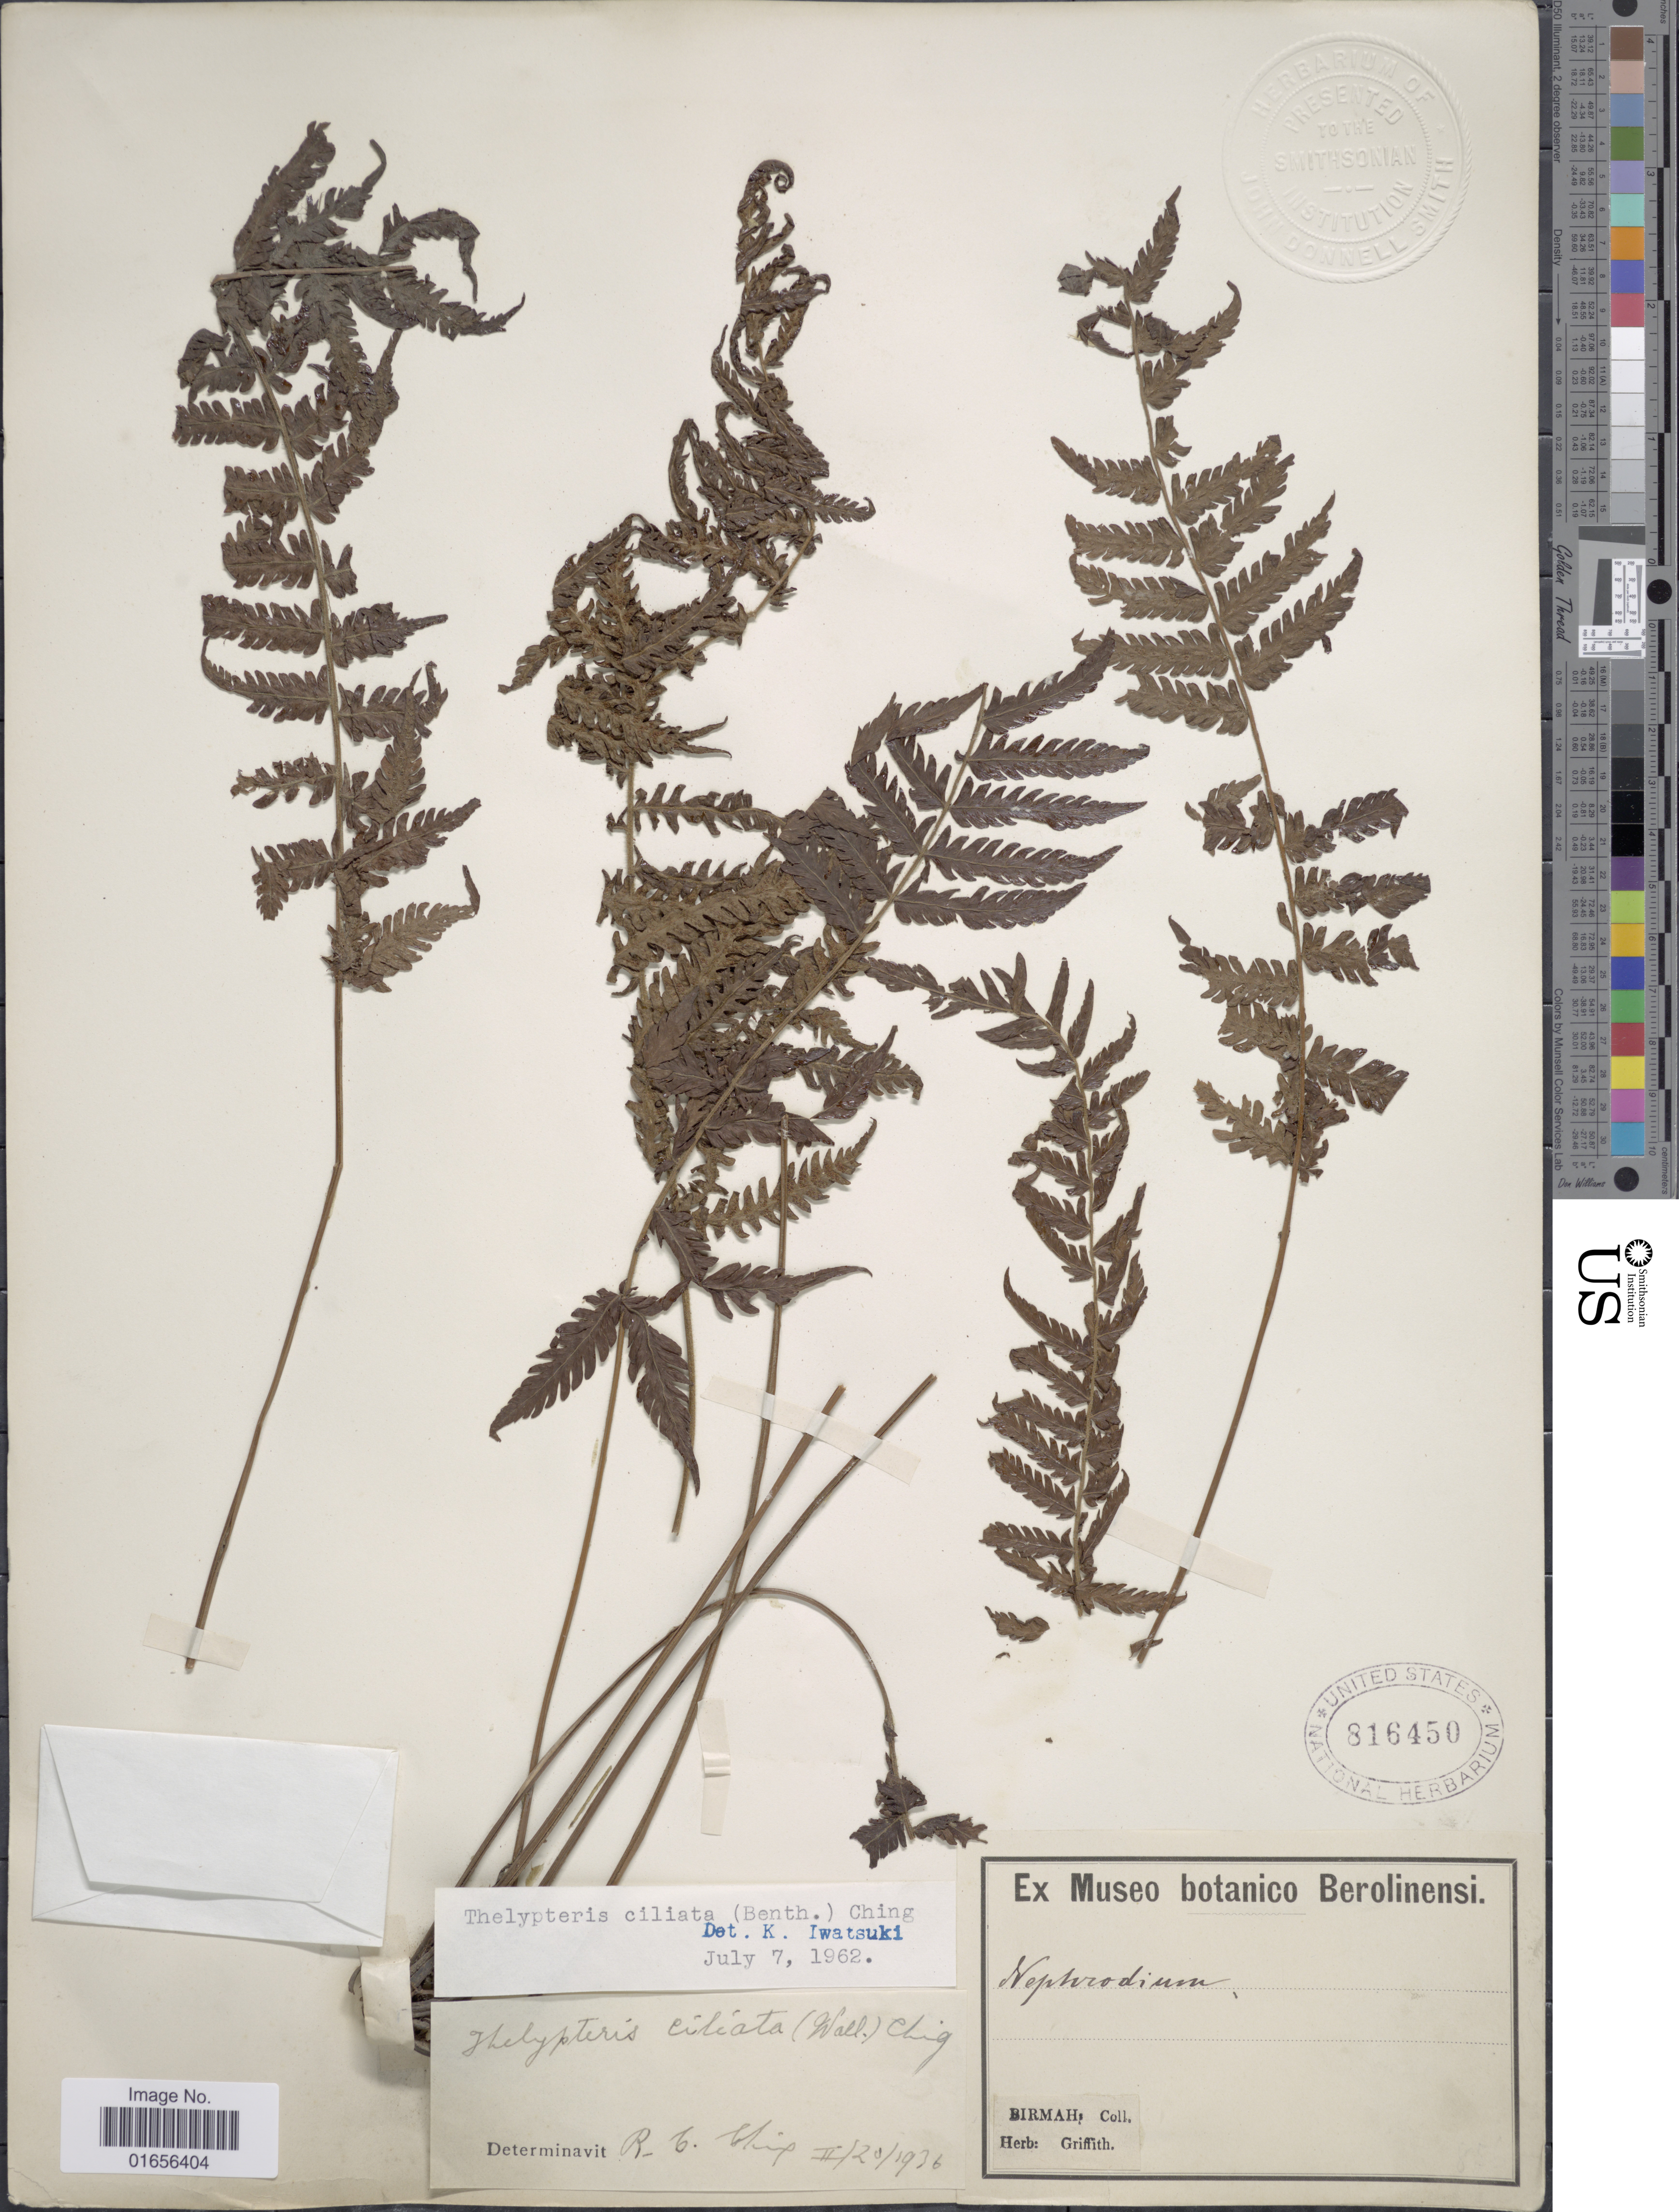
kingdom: Plantae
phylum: Tracheophyta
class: Polypodiopsida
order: Polypodiales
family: Thelypteridaceae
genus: Trigonospora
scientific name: Trigonospora ciliata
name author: (Benth.) Holttum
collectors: ex herb. Griffith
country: Myanmar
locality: Birmah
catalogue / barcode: US 816450